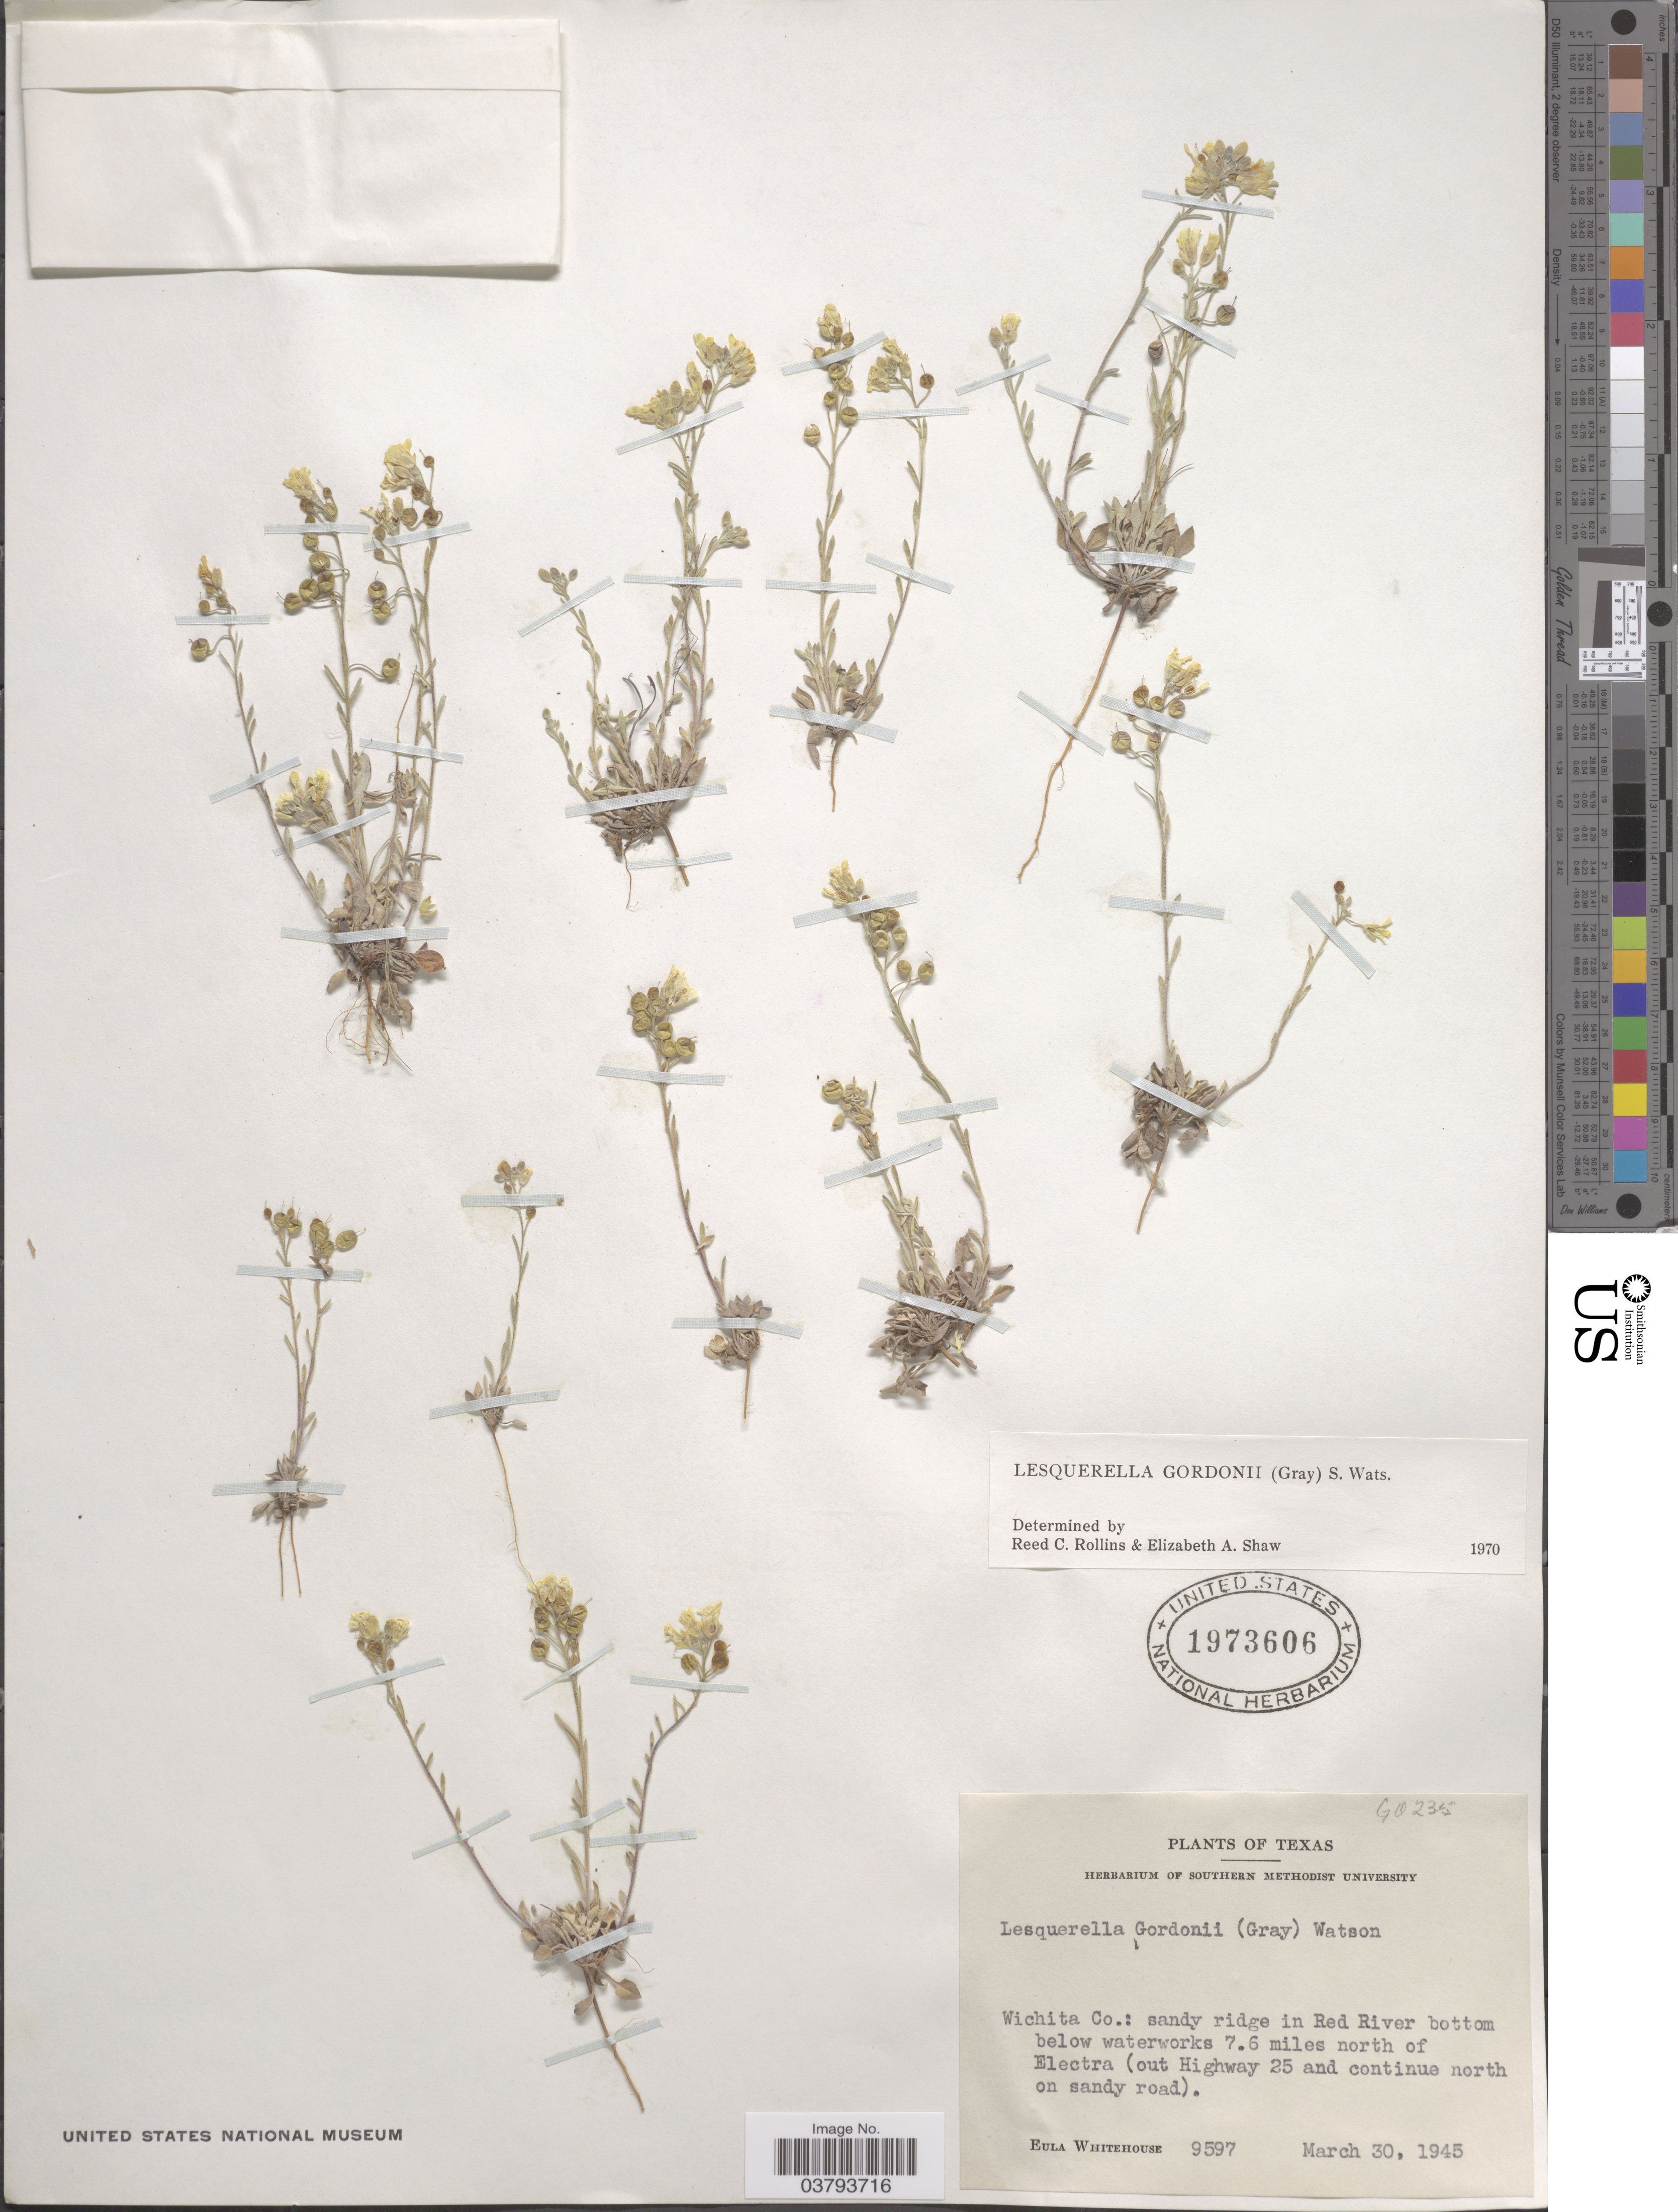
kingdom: Plantae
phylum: Tracheophyta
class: Magnoliopsida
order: Brassicales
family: Brassicaceae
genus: Lesquerella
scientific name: Lesquerella gordonii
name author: (A. Gray) S. Watson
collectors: E. Whitehouse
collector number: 9597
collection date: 1945-03-30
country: United States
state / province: Texas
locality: Wichita Co.: Sandy ridge in Red River bottom below waterworks 7.6 miles north of Electra ( out Highway 25 and continue north on sandy road).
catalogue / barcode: US 1973606